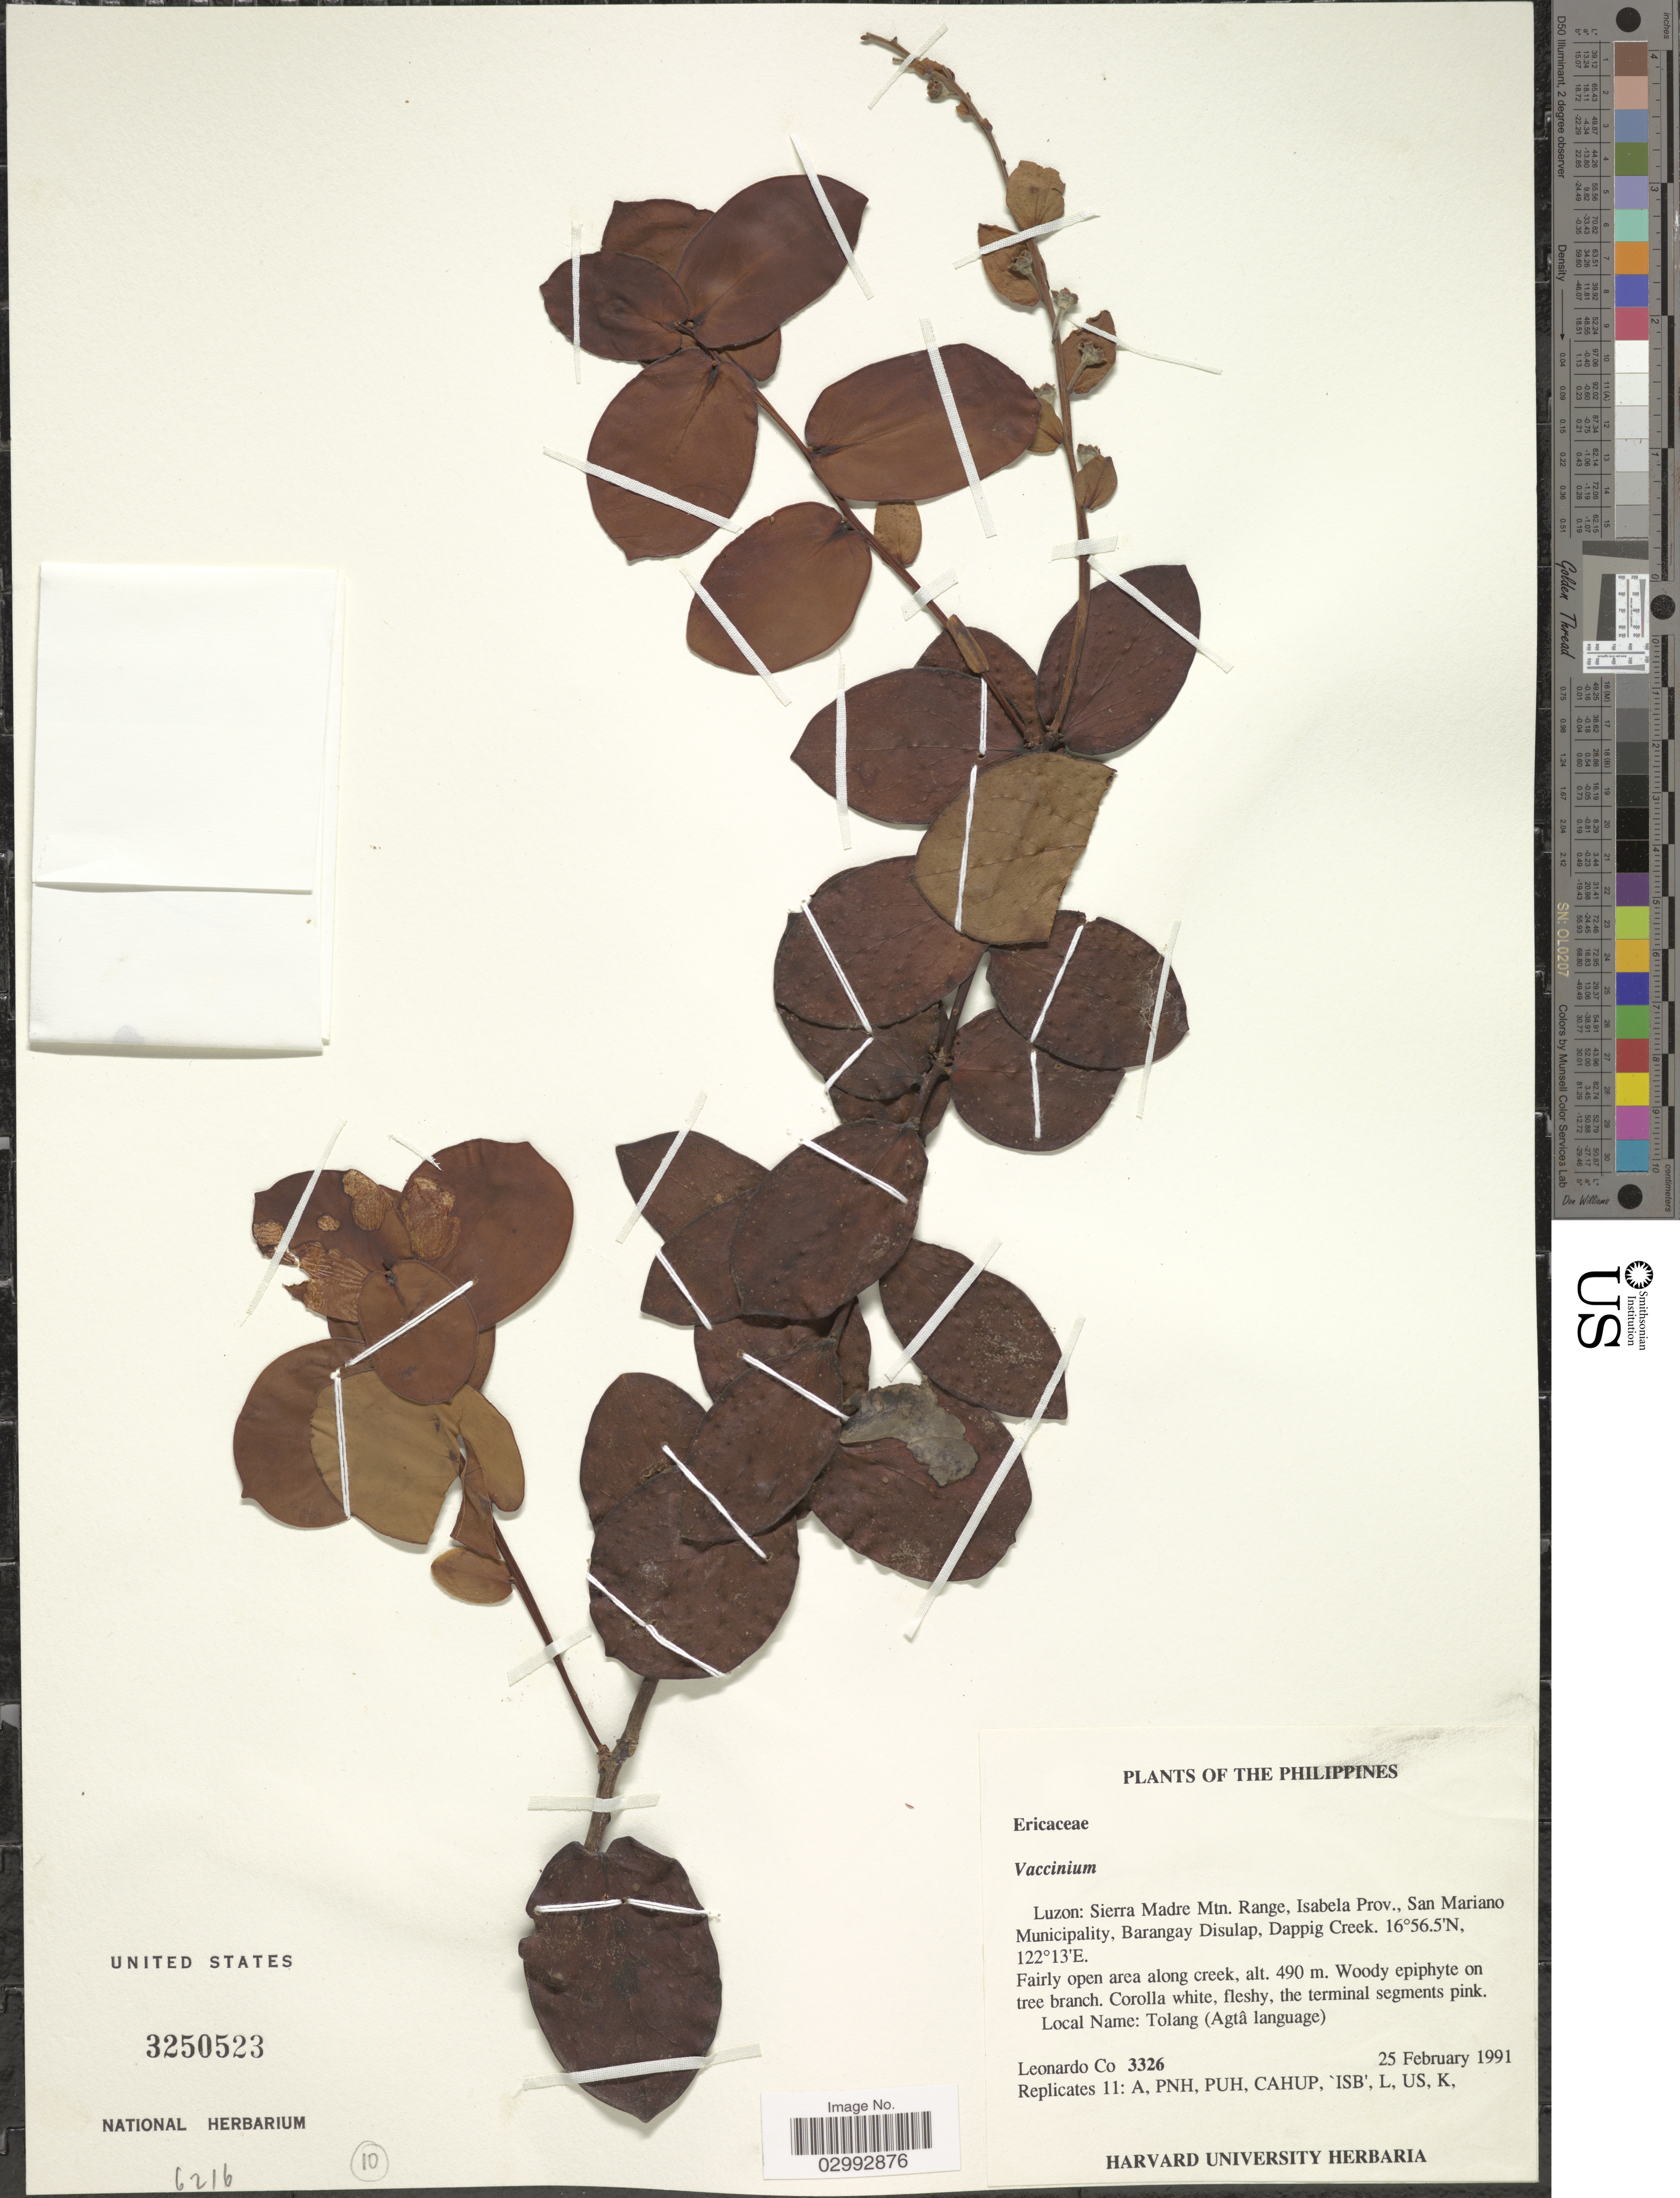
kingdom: Plantae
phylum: Tracheophyta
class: Magnoliopsida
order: Ericales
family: Ericaceae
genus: Vaccinium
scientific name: Vaccinium oscarlopezianum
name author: Co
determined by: Tamayo, Maverick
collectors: L. Co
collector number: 3326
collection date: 1991-02-25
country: Philippines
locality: Luzon: Sierra Madre Mtn. Range, Isabela Prov., San Mariano Municipality, Barangay Disulap, Dappig Creek.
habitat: Fairly open area along creek.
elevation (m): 490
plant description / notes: Local Name: Tolang (Agta language)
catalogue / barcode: US 3250523